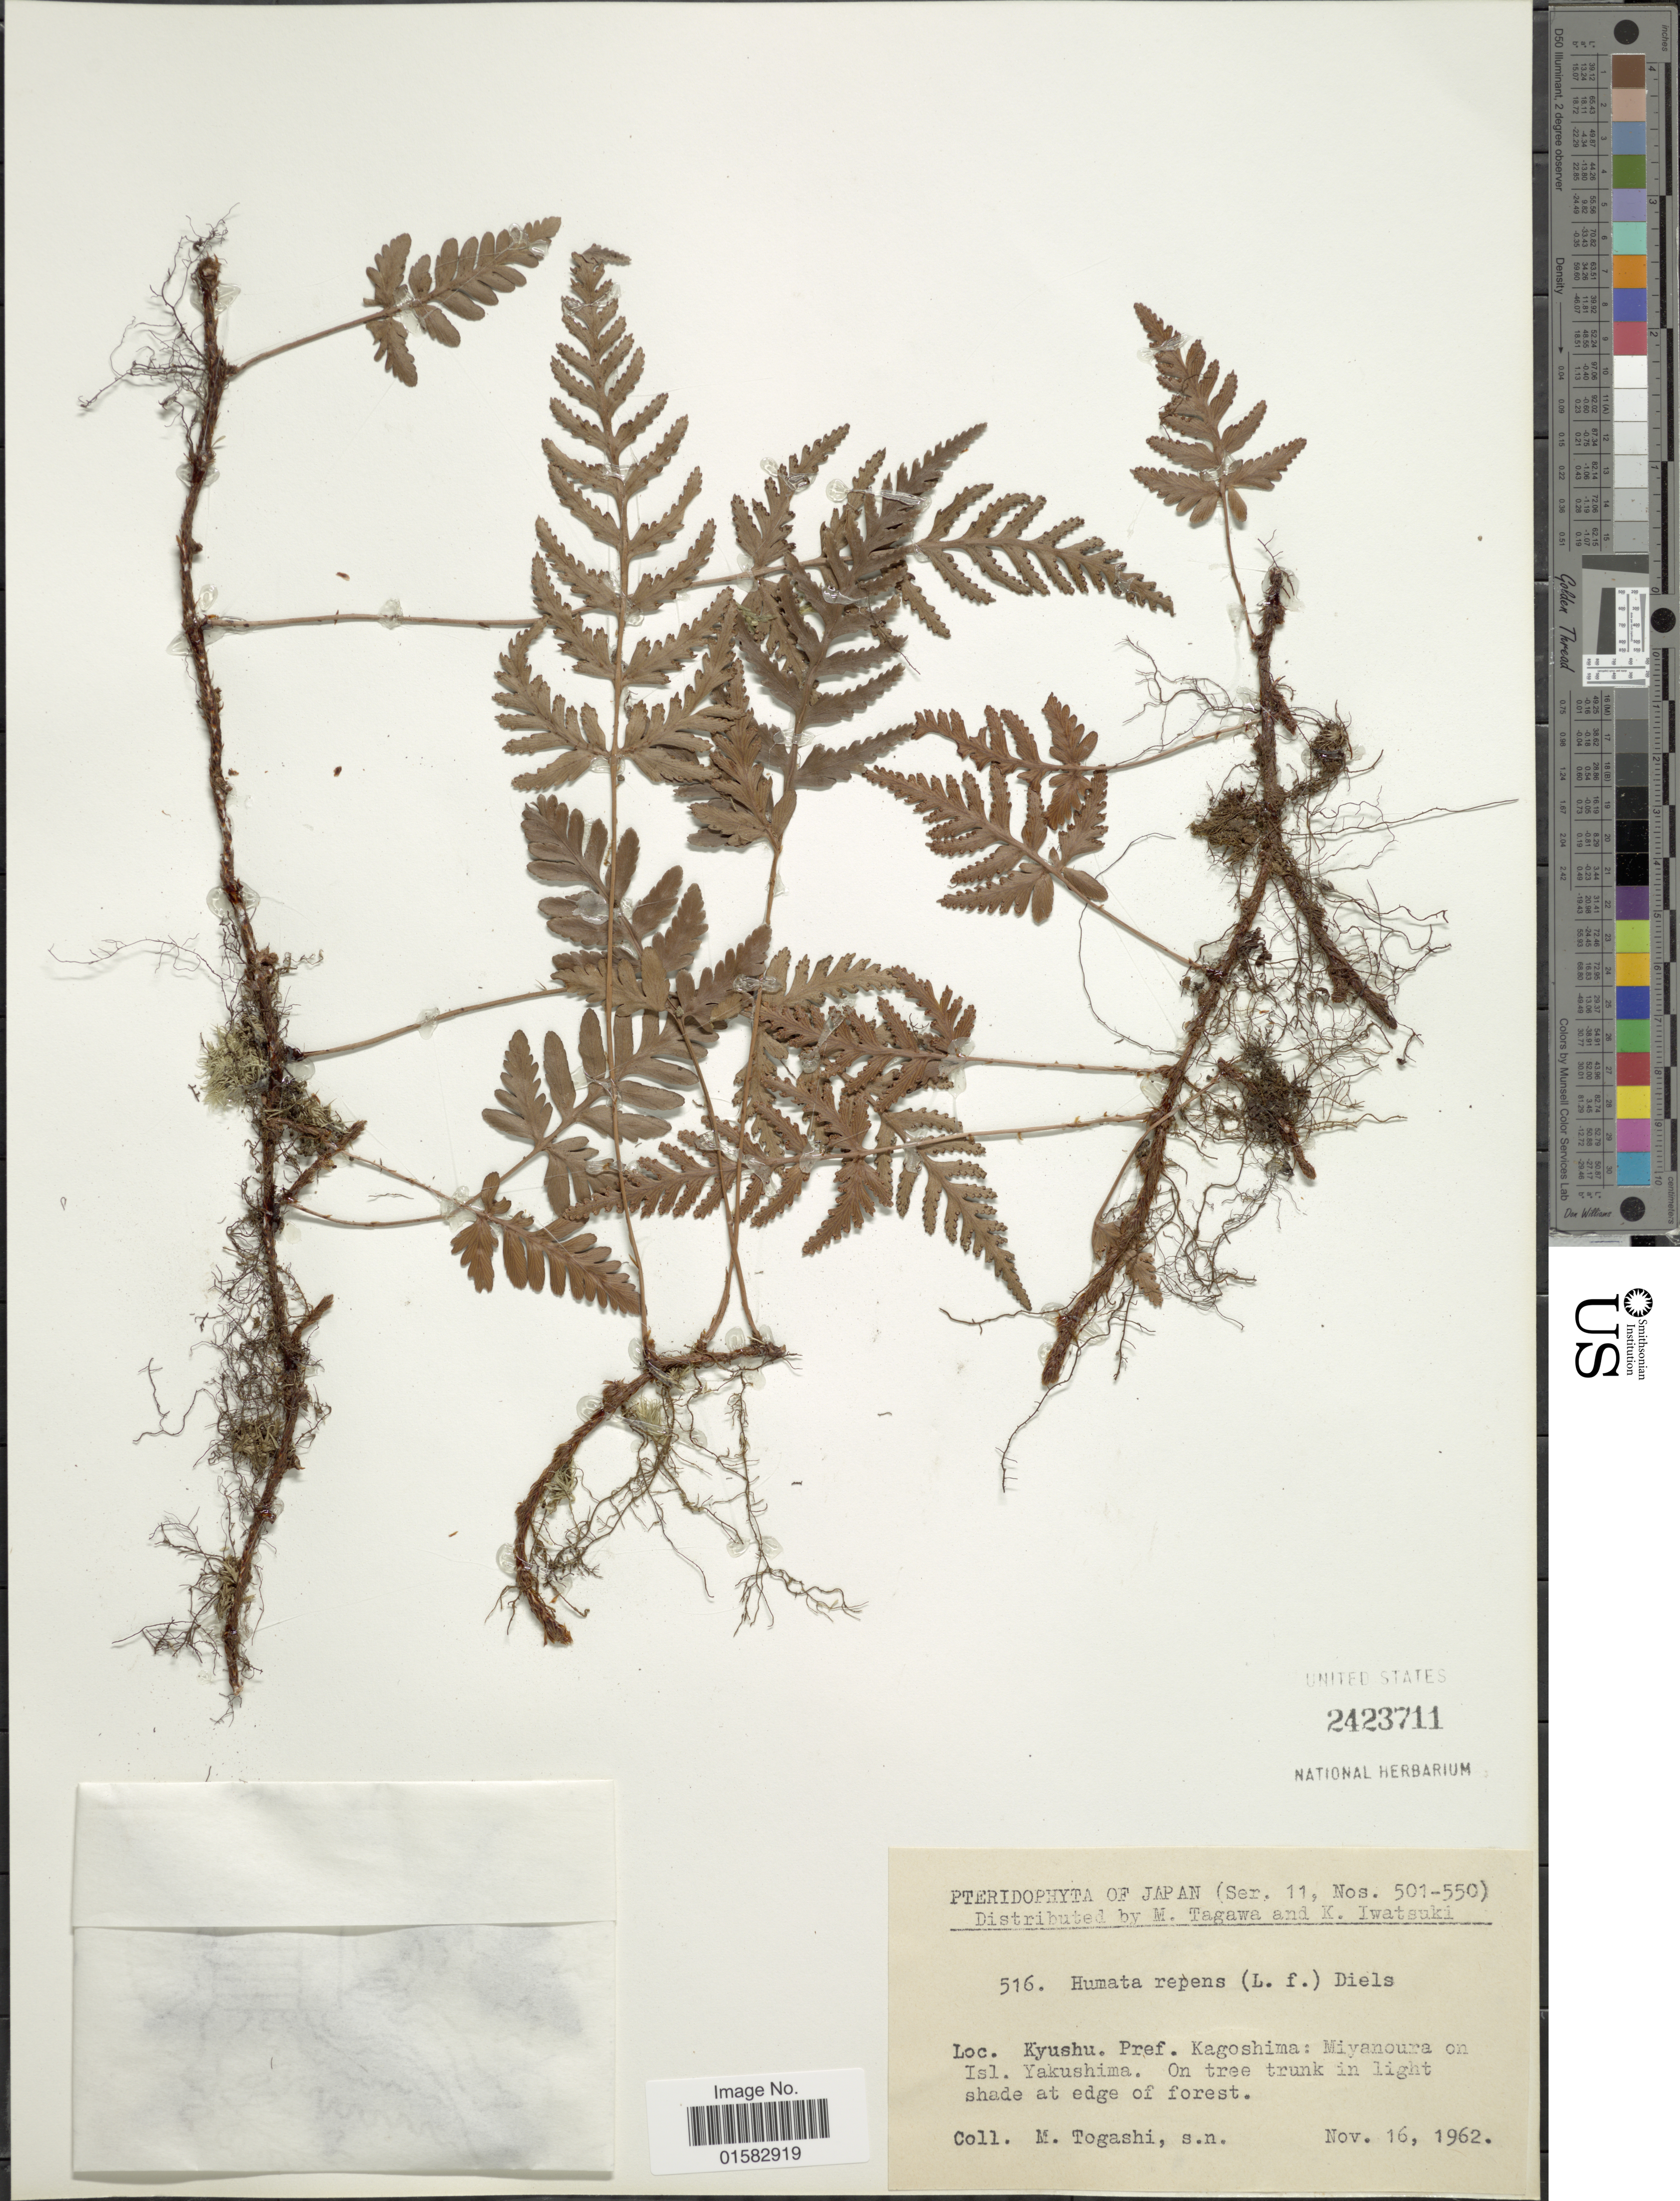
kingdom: Plantae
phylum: Tracheophyta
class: Polypodiopsida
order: Polypodiales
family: Davalliaceae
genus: Davallia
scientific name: Davallia repens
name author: (L. f.) Kuhn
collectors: M. Togashi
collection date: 1962-11-16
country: Japan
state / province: Kagosima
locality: Kyushu: Miyanoura on Isl.Yakushima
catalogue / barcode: US 2423711